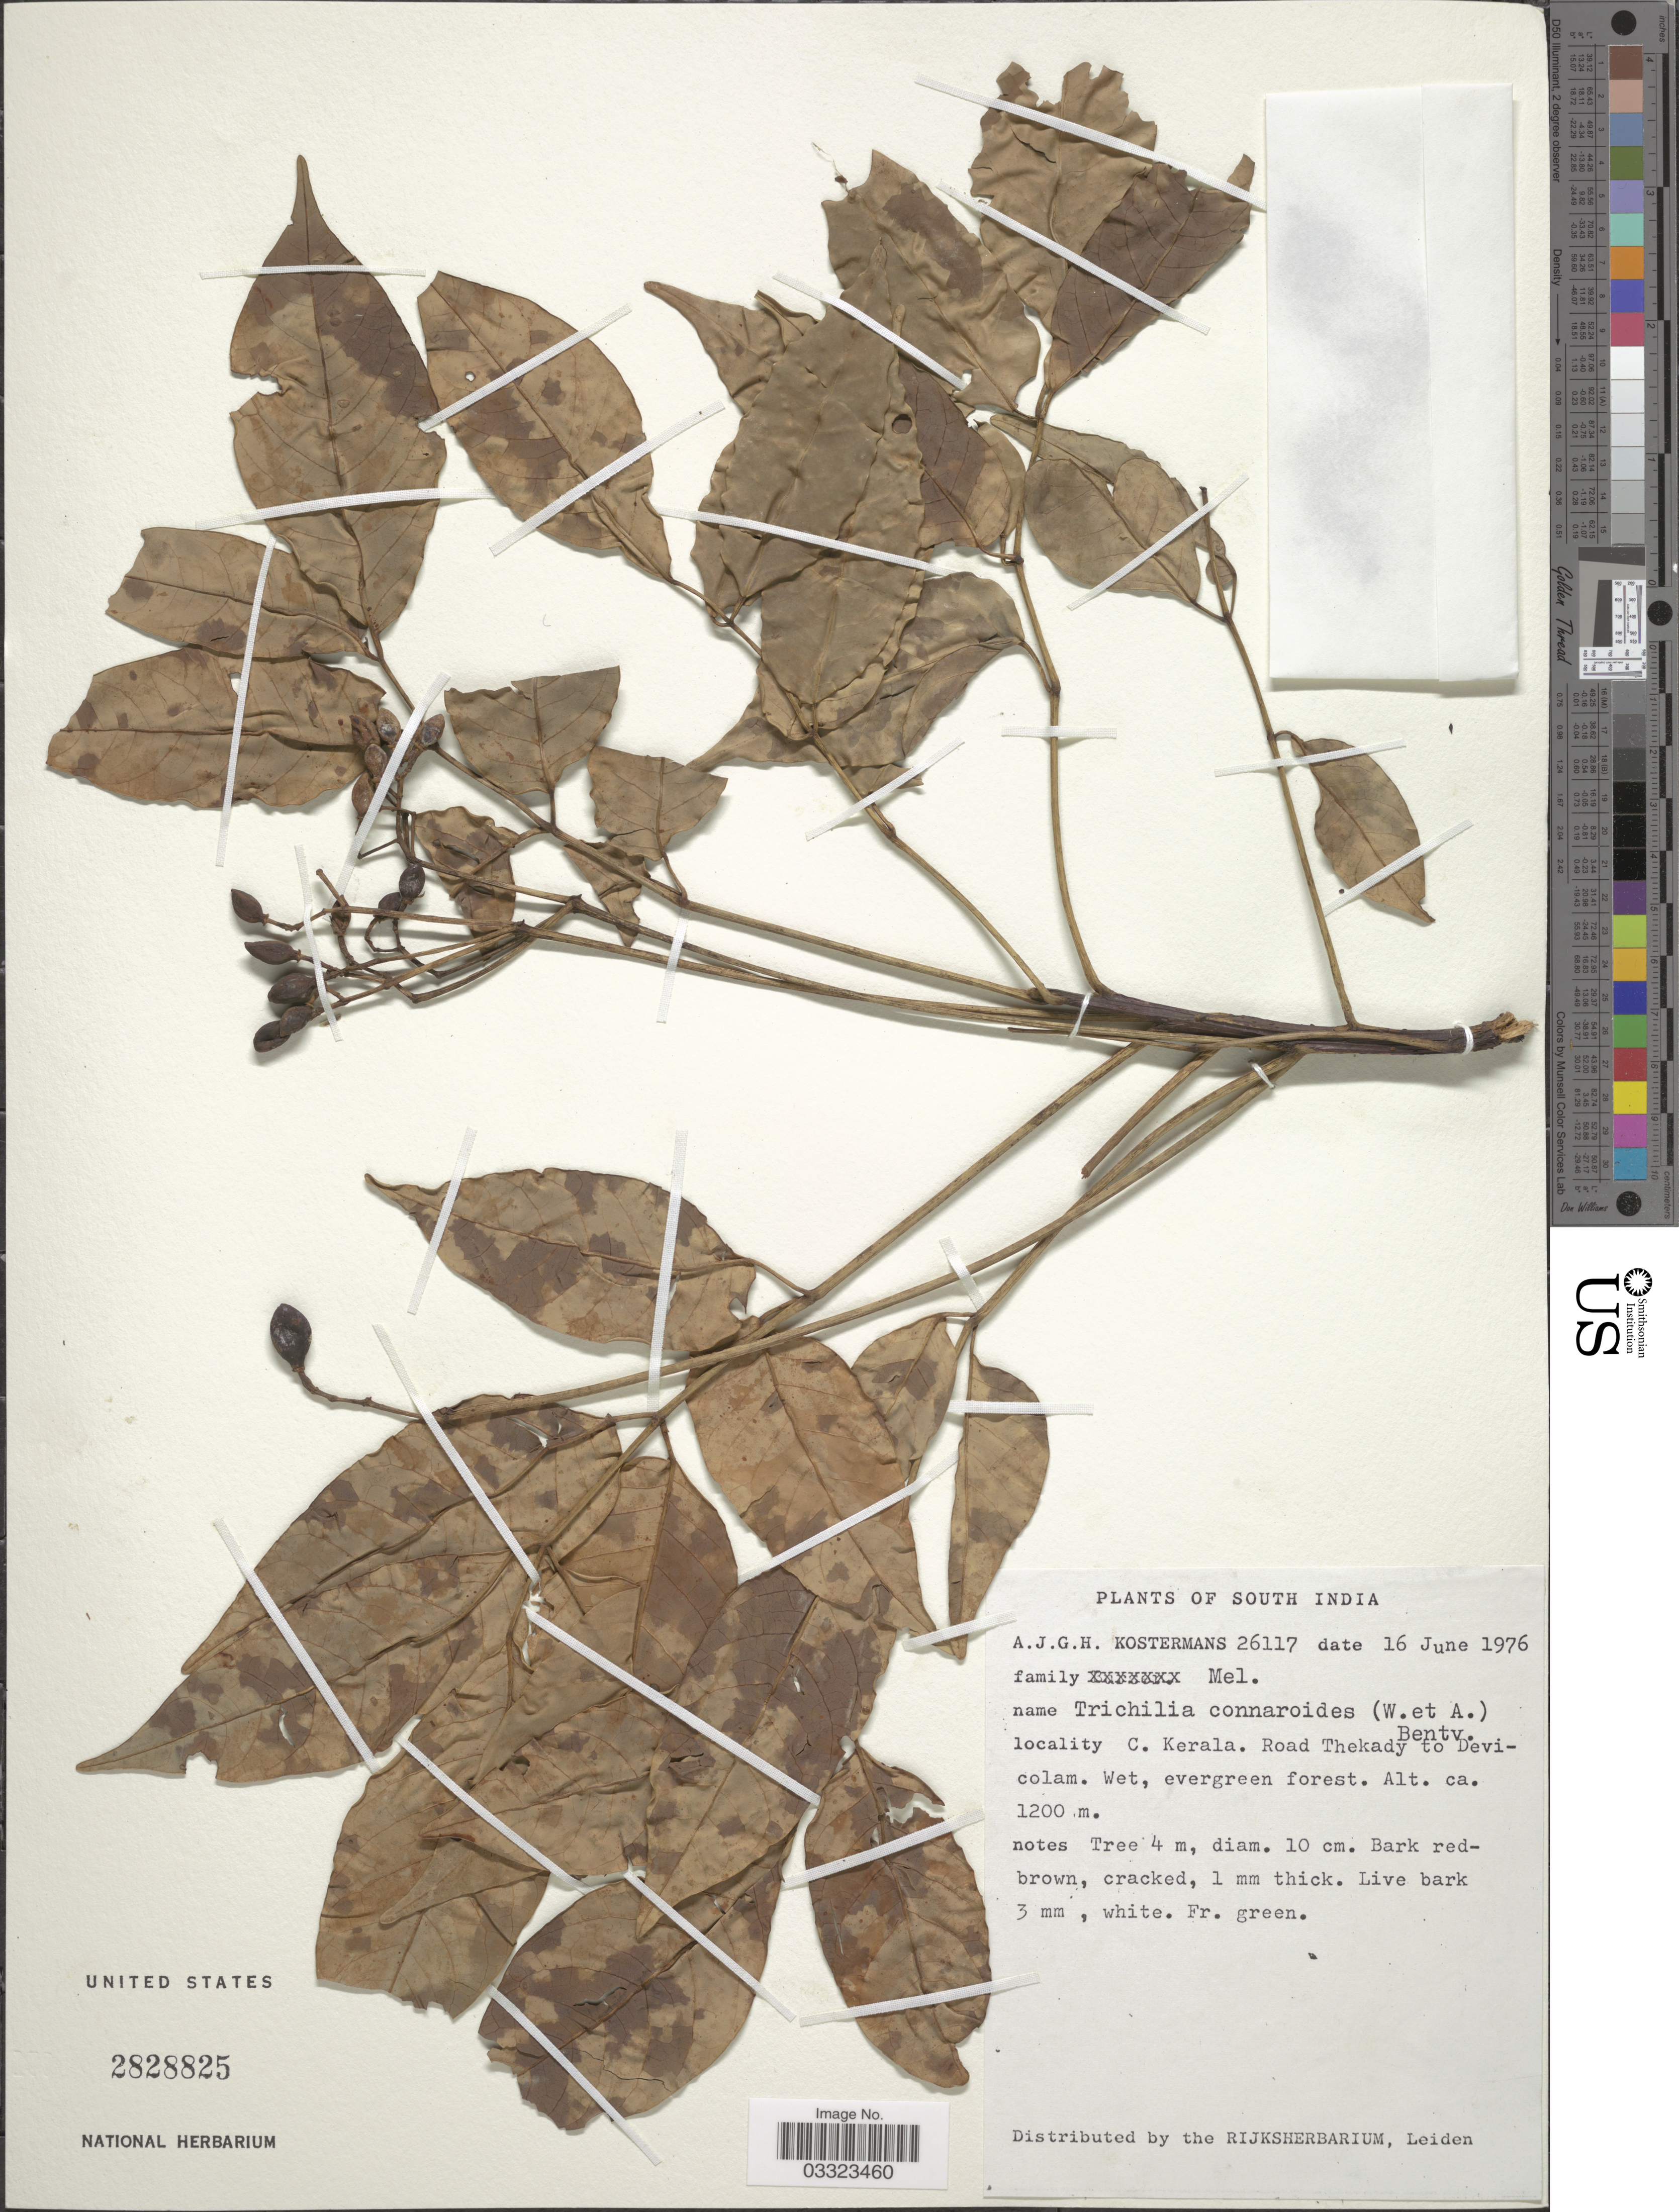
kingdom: Plantae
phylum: Tracheophyta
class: Magnoliopsida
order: Sapindales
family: Meliaceae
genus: Trichilia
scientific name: Trichilia connaroides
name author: (Wight & Arn.) Bentv.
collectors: A. J. G. Kostermans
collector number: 26117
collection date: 1976-06-16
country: India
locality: South India, C. Kerala. Road Thekady to Devicolam.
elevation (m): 1200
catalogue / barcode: US 2828825